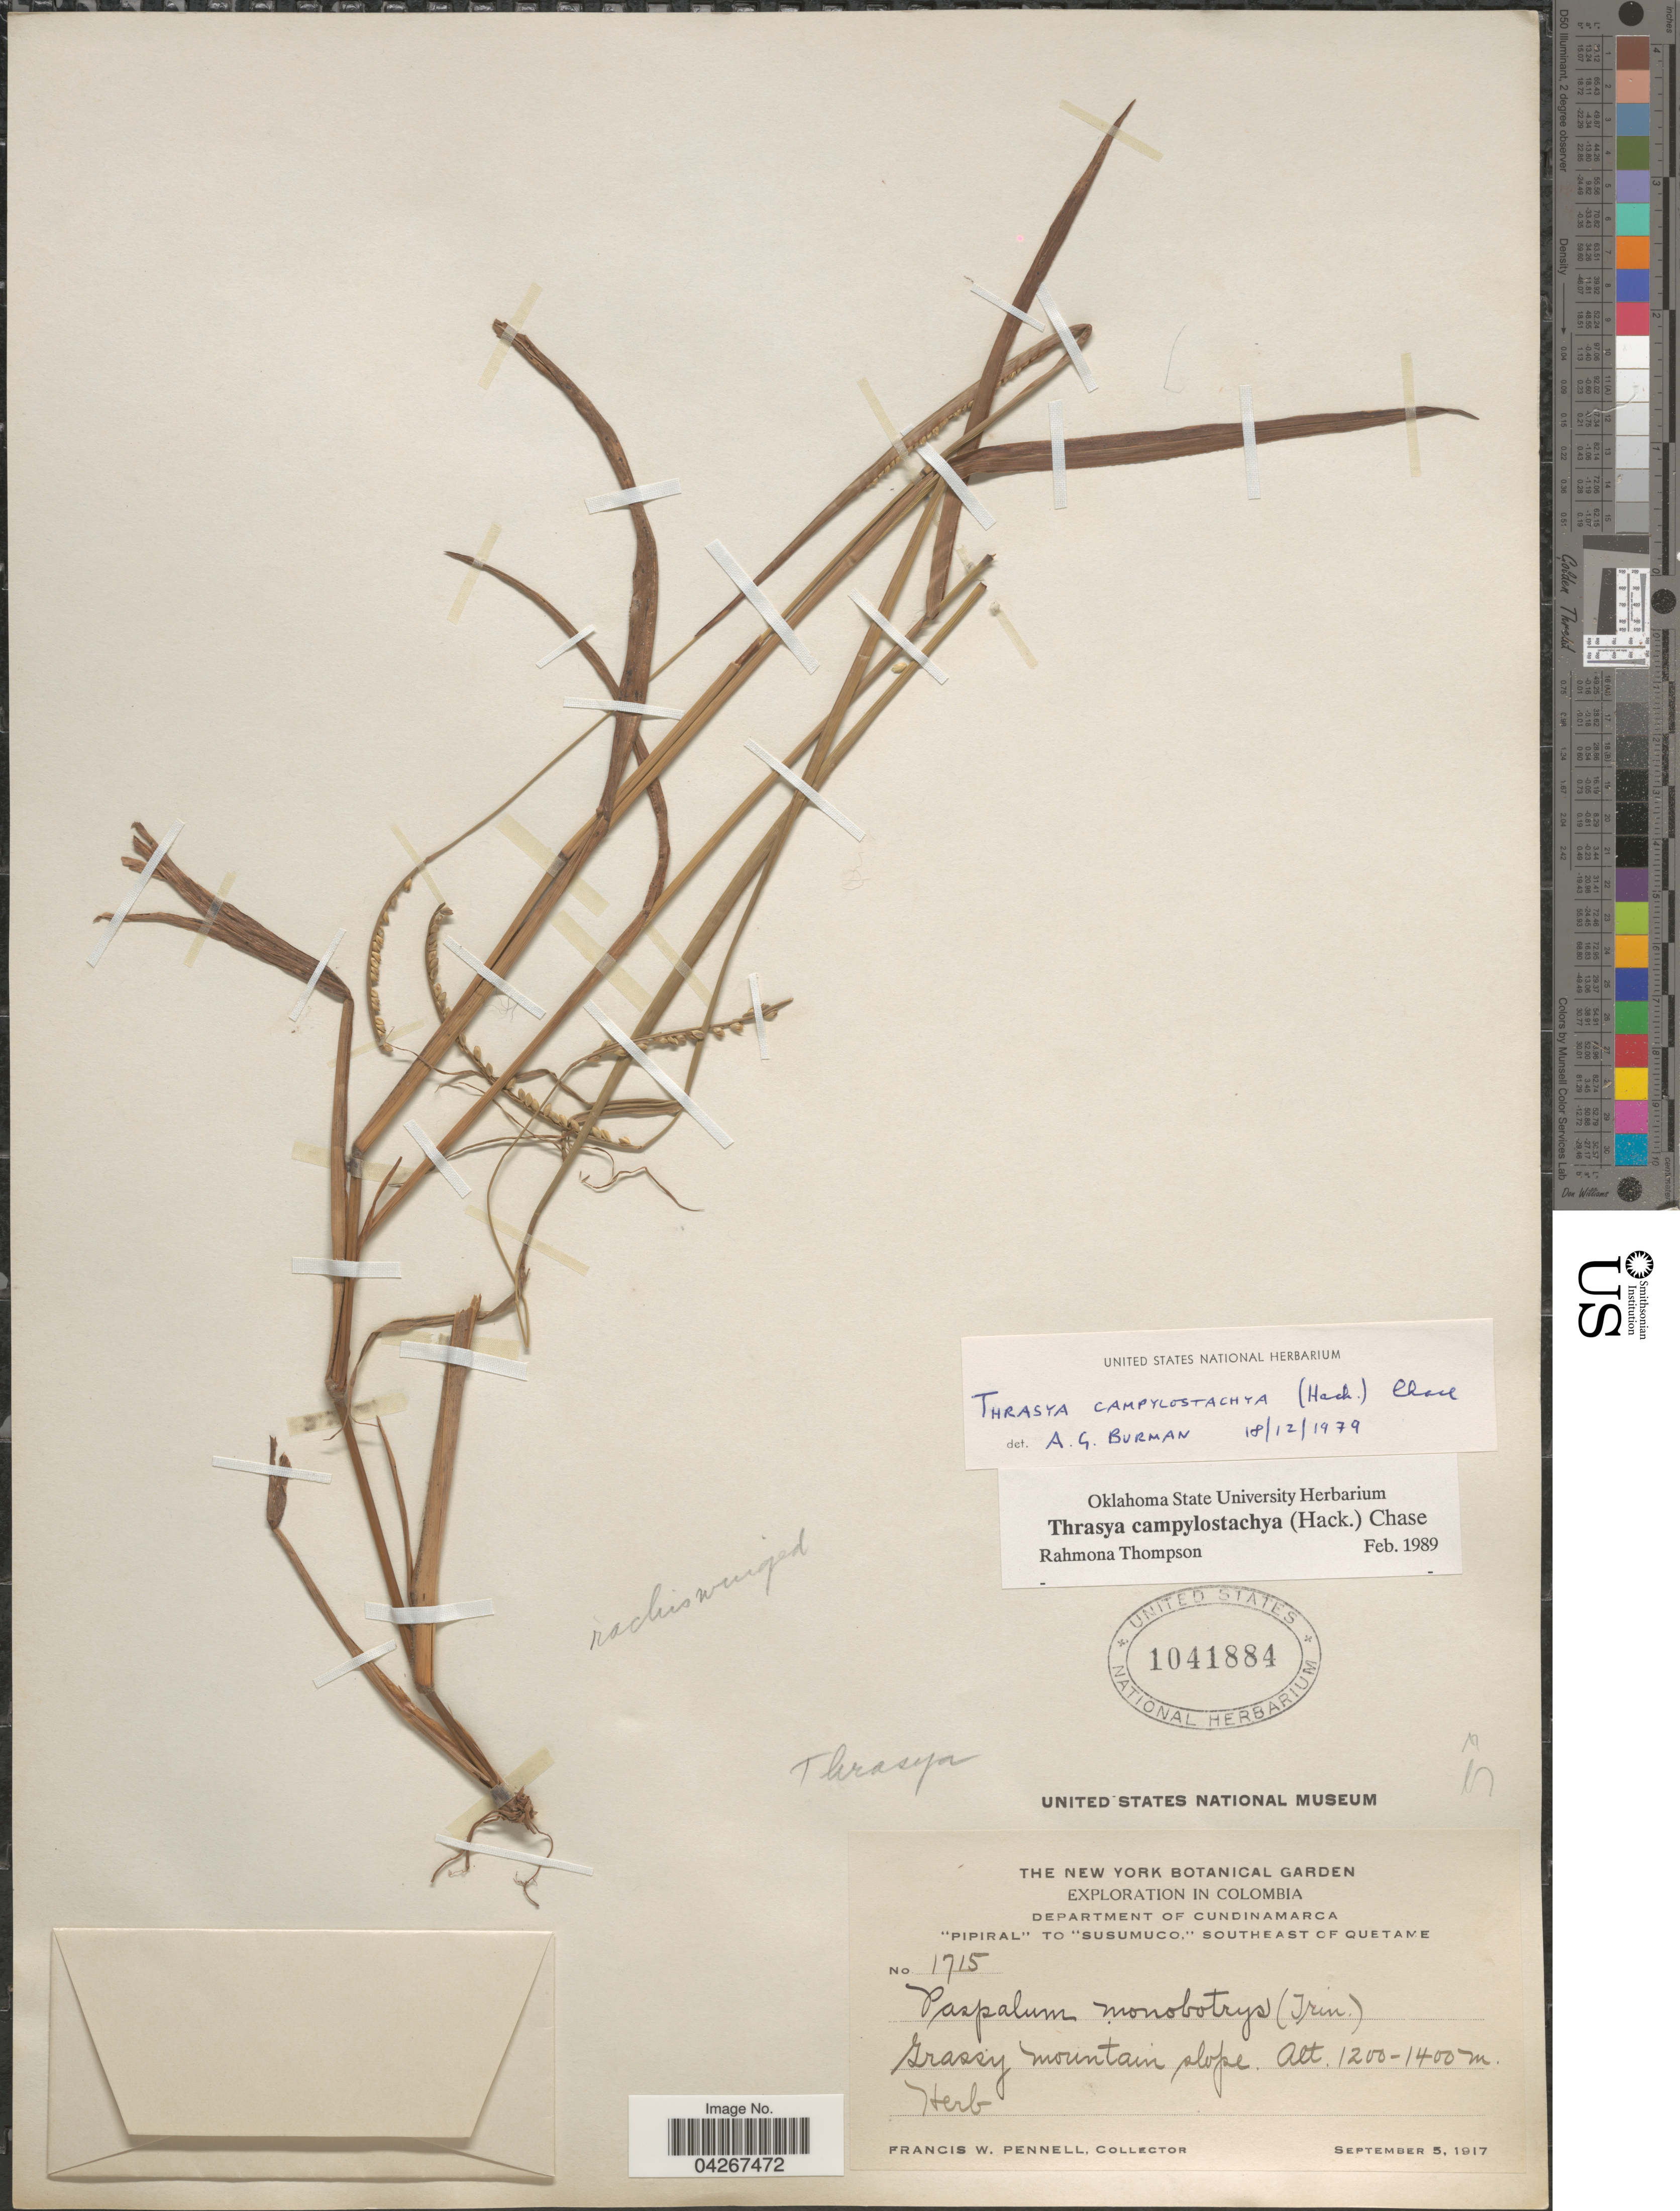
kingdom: Plantae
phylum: Tracheophyta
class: Liliopsida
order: Poales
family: Poaceae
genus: Paspalum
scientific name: Paspalum campylostachyum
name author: (Hack.) S. Denham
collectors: F. W. Pennell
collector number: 1715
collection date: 1917-09-05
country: Colombia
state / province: Cundinamarca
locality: Exploration in Colombia. Department of Cundinamarca. "Pipiral" to "Susumuco," southeast of Quetame.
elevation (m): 1200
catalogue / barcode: US 1041884